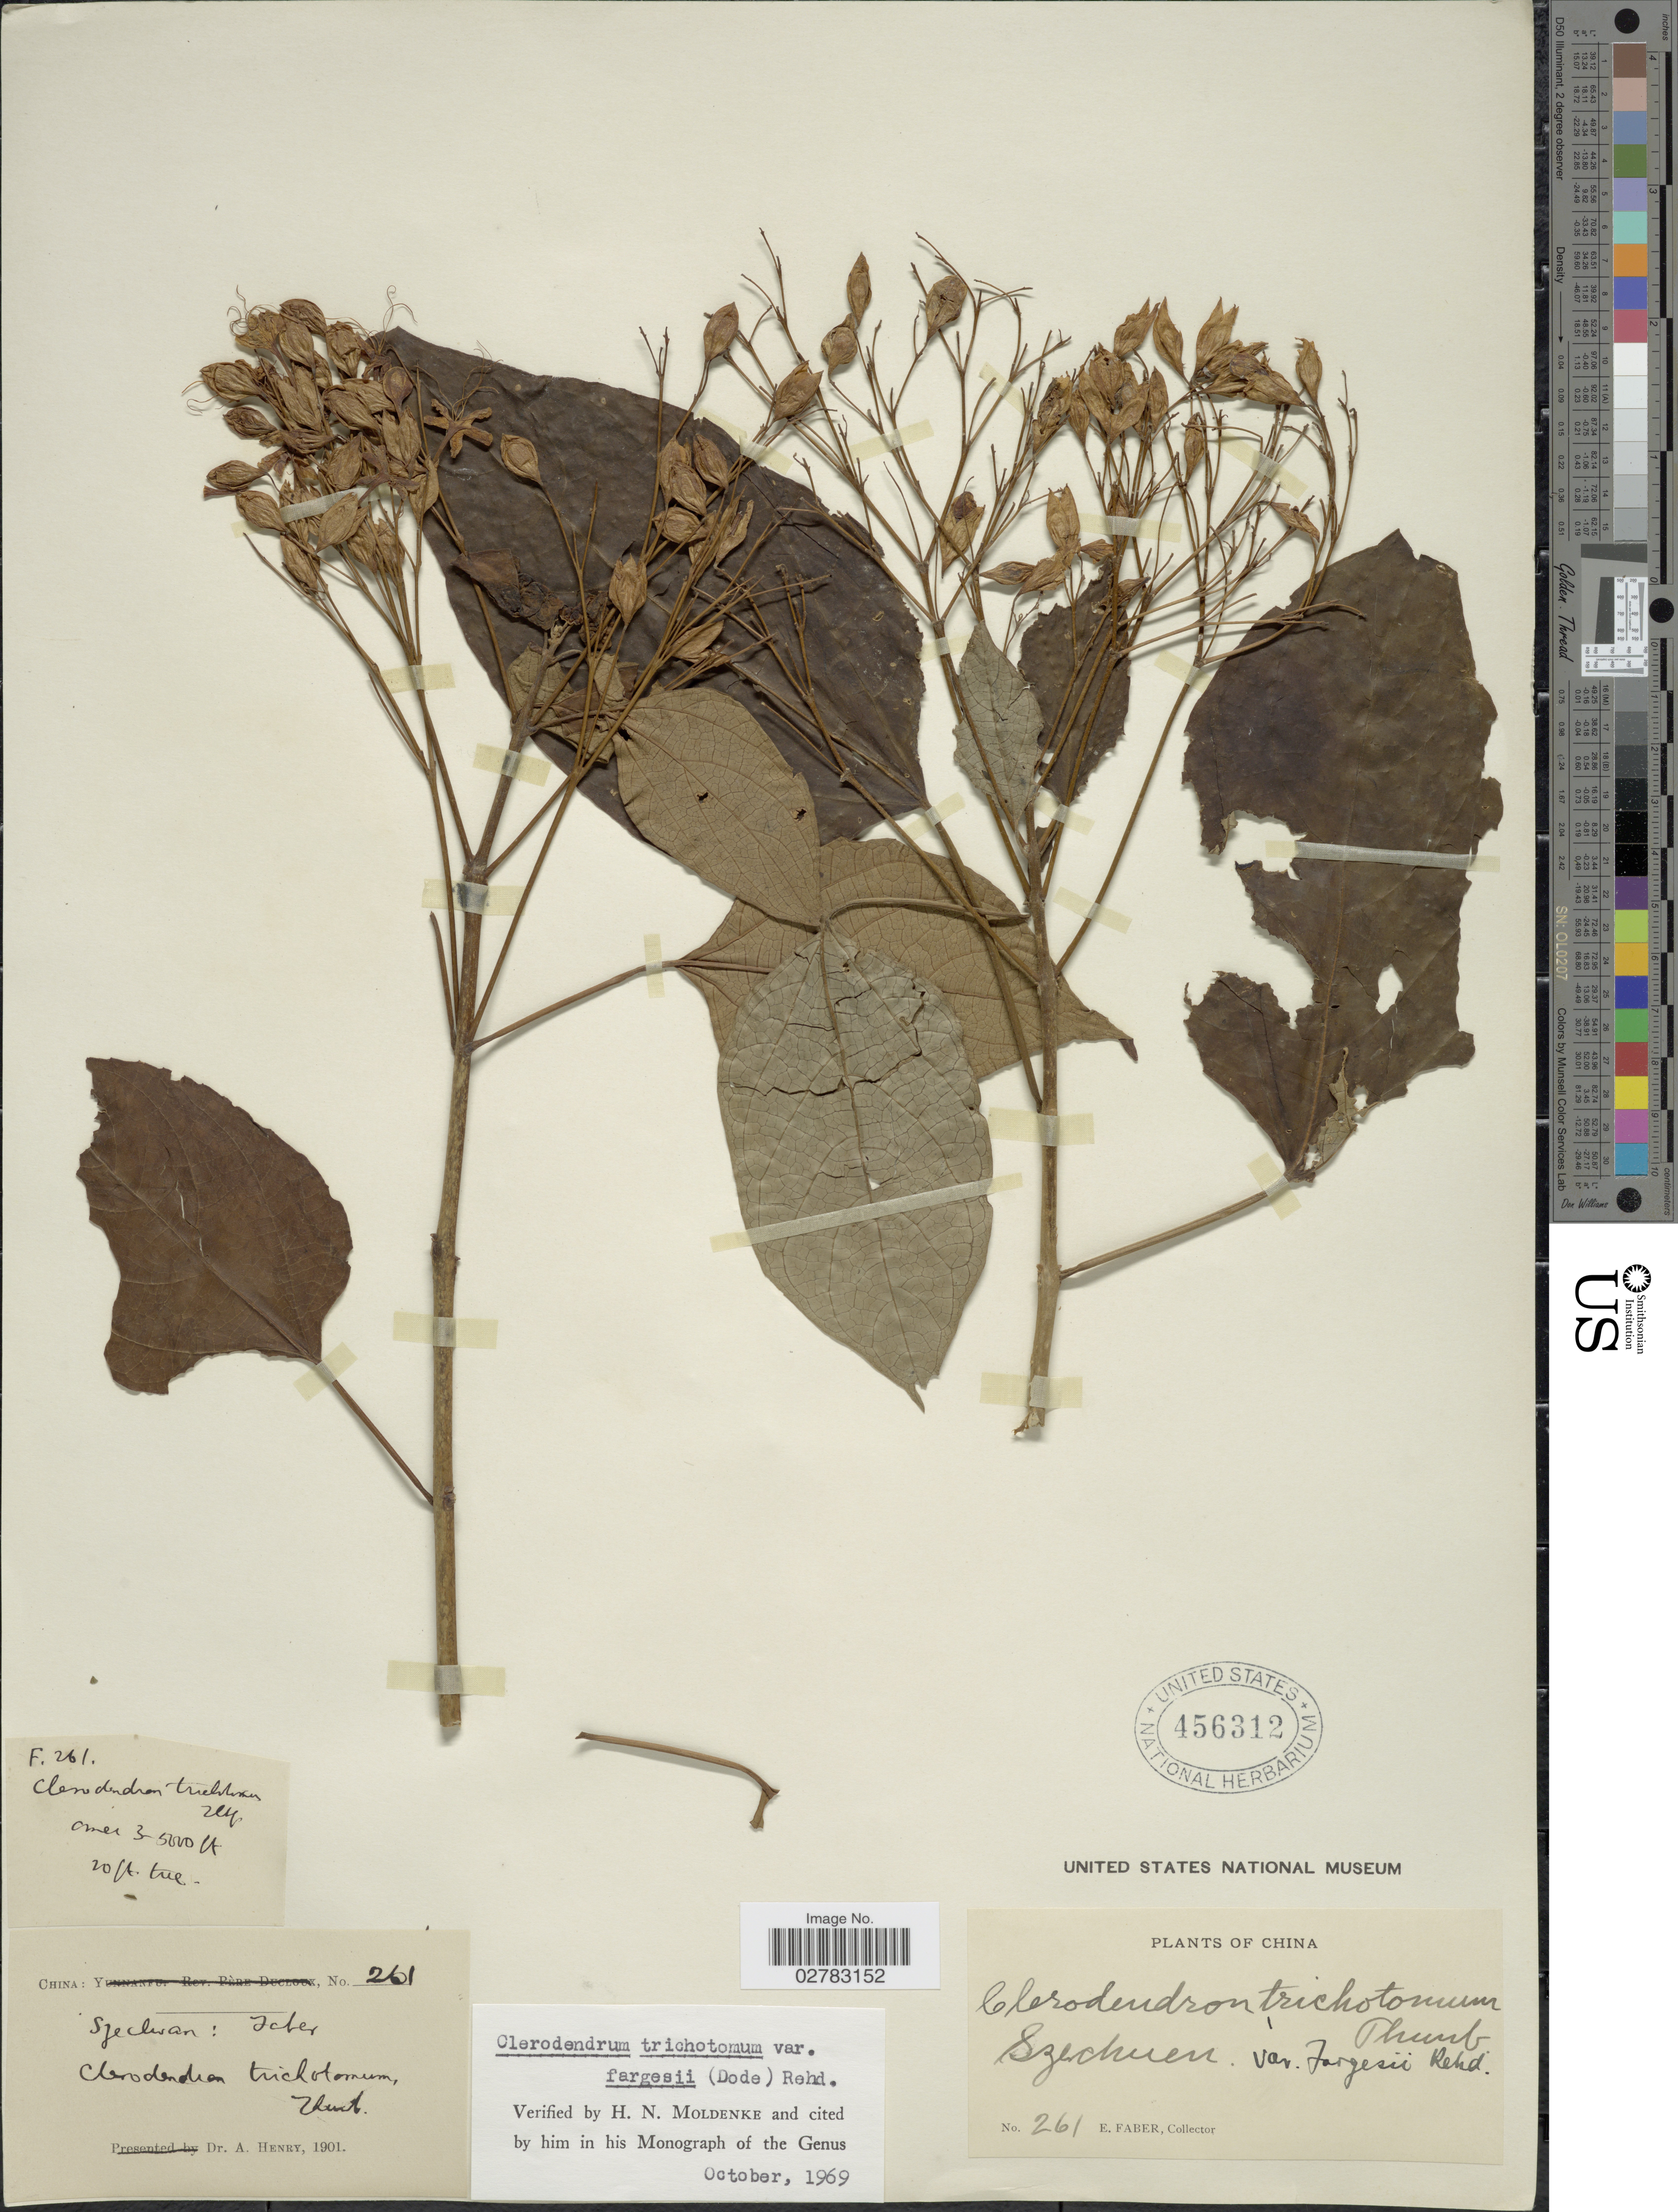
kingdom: Plantae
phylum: Tracheophyta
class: Magnoliopsida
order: Lamiales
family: Lamiaceae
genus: Clerodendrum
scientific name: Clerodendrum trichotomum var. fargesii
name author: (Dode) Rehder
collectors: E. Faber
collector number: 261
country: China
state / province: Sichuan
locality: Szechwan: Icher.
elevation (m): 914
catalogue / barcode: US 456312